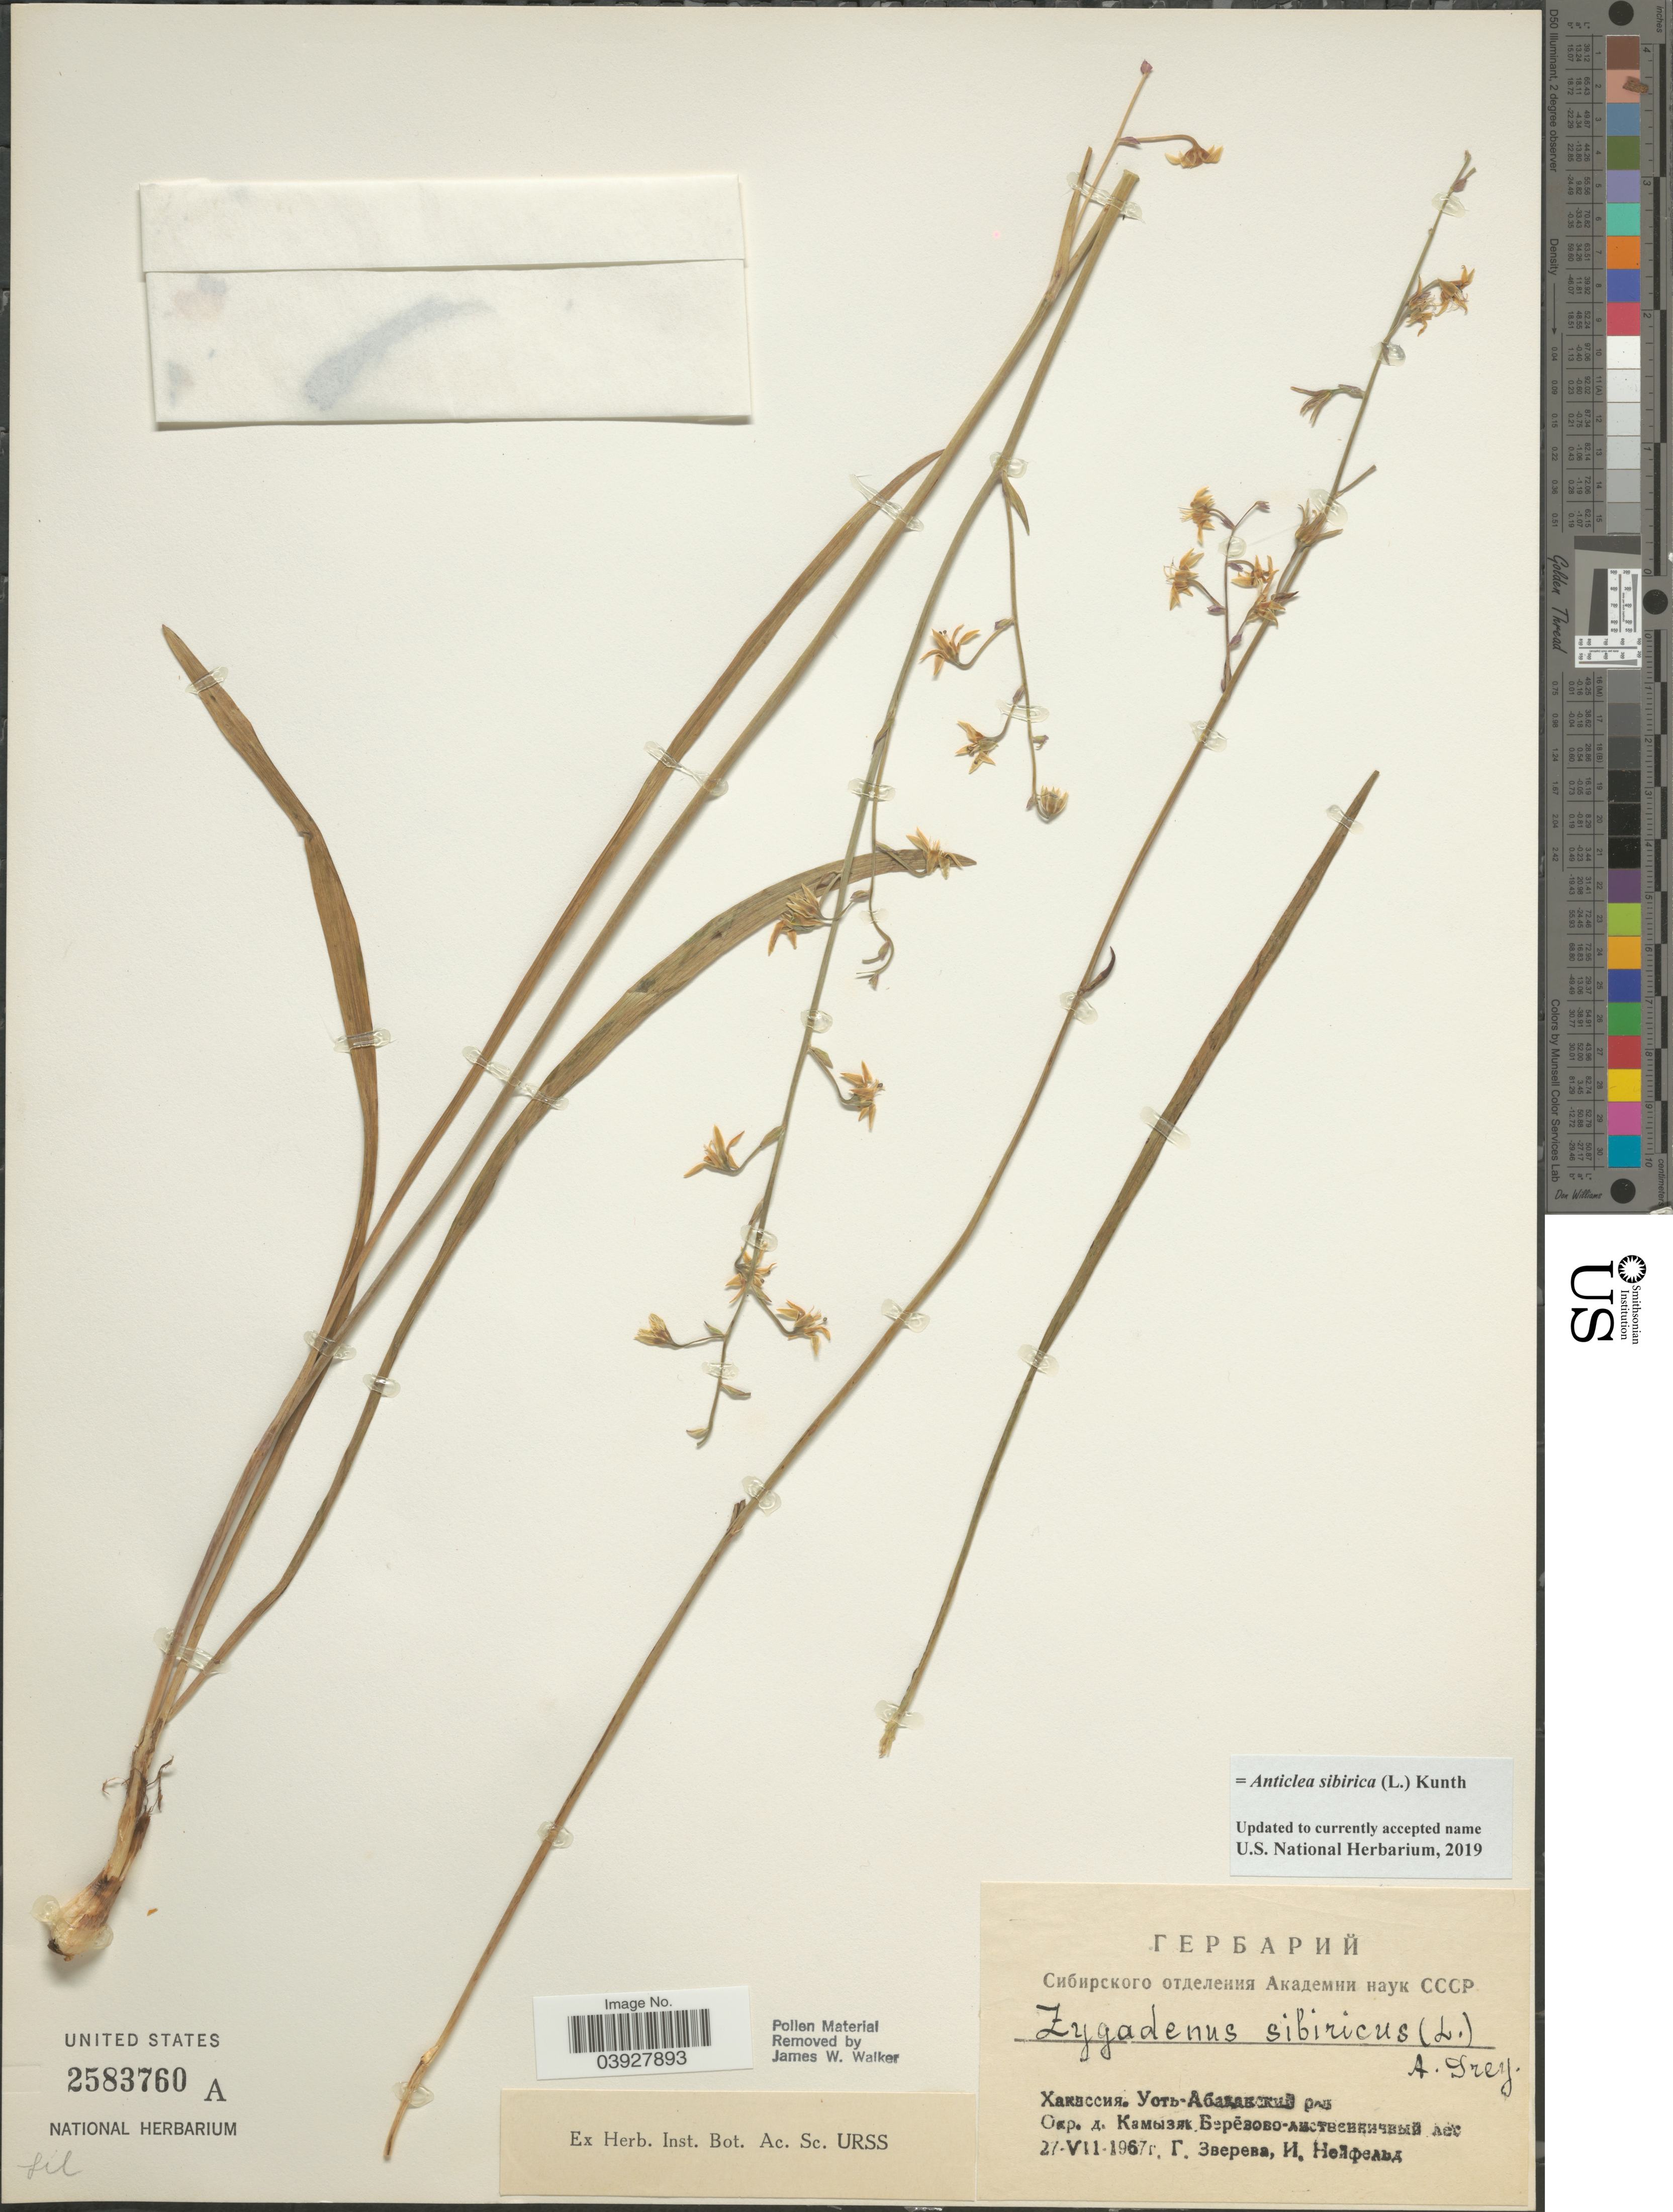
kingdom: Plantae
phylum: Tracheophyta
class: Liliopsida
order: Liliales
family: Melanthiaceae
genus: Anticlea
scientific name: Anticlea sibirica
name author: (L.) Kunth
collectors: G. Zvereva & I. Neifeld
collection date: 1967-07-27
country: Russian Federation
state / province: Khakassia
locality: Ust-Abakanskiy Rayon, Vicinity of Kamyzyak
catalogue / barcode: US 2583760A